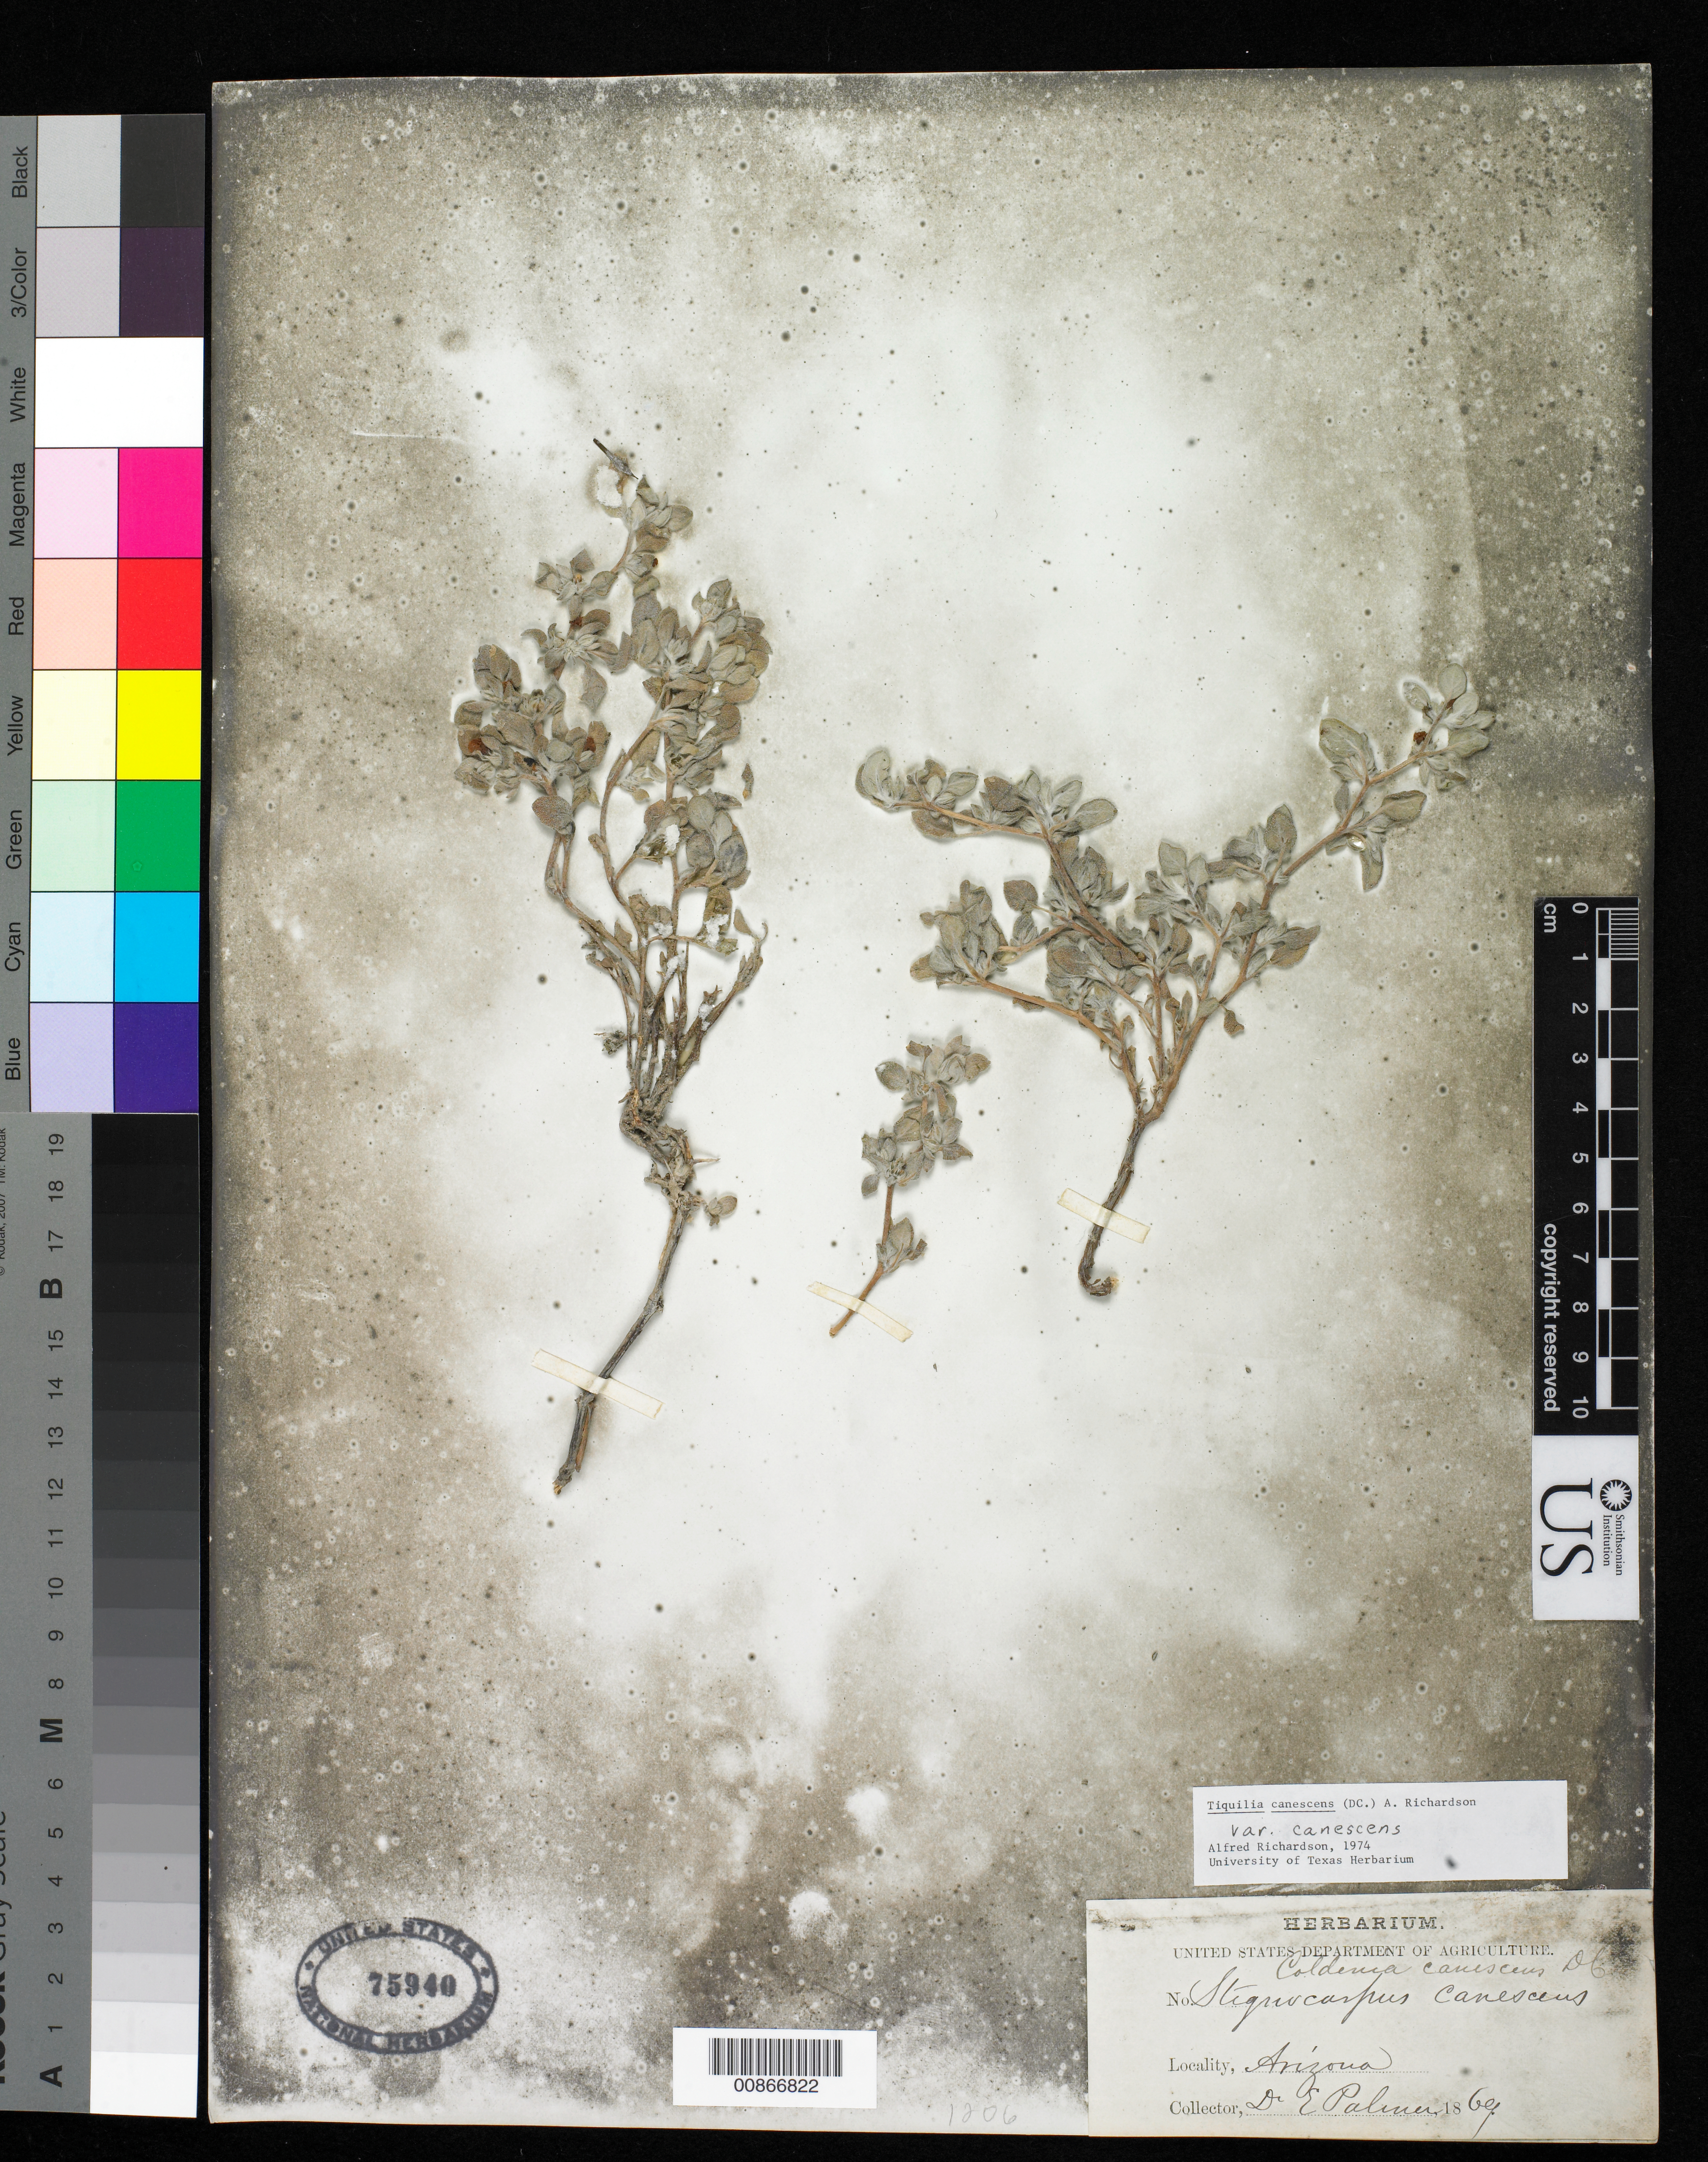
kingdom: Plantae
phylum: Tracheophyta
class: Magnoliopsida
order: Boraginales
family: Ehretiaceae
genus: Tiquilia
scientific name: Tiquilia canescens var. canescens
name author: (DC.) A.T. Richardson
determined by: Richardson, A.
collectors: E. Palmer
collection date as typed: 1869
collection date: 1869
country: United States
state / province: Arizona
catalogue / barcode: US 75940